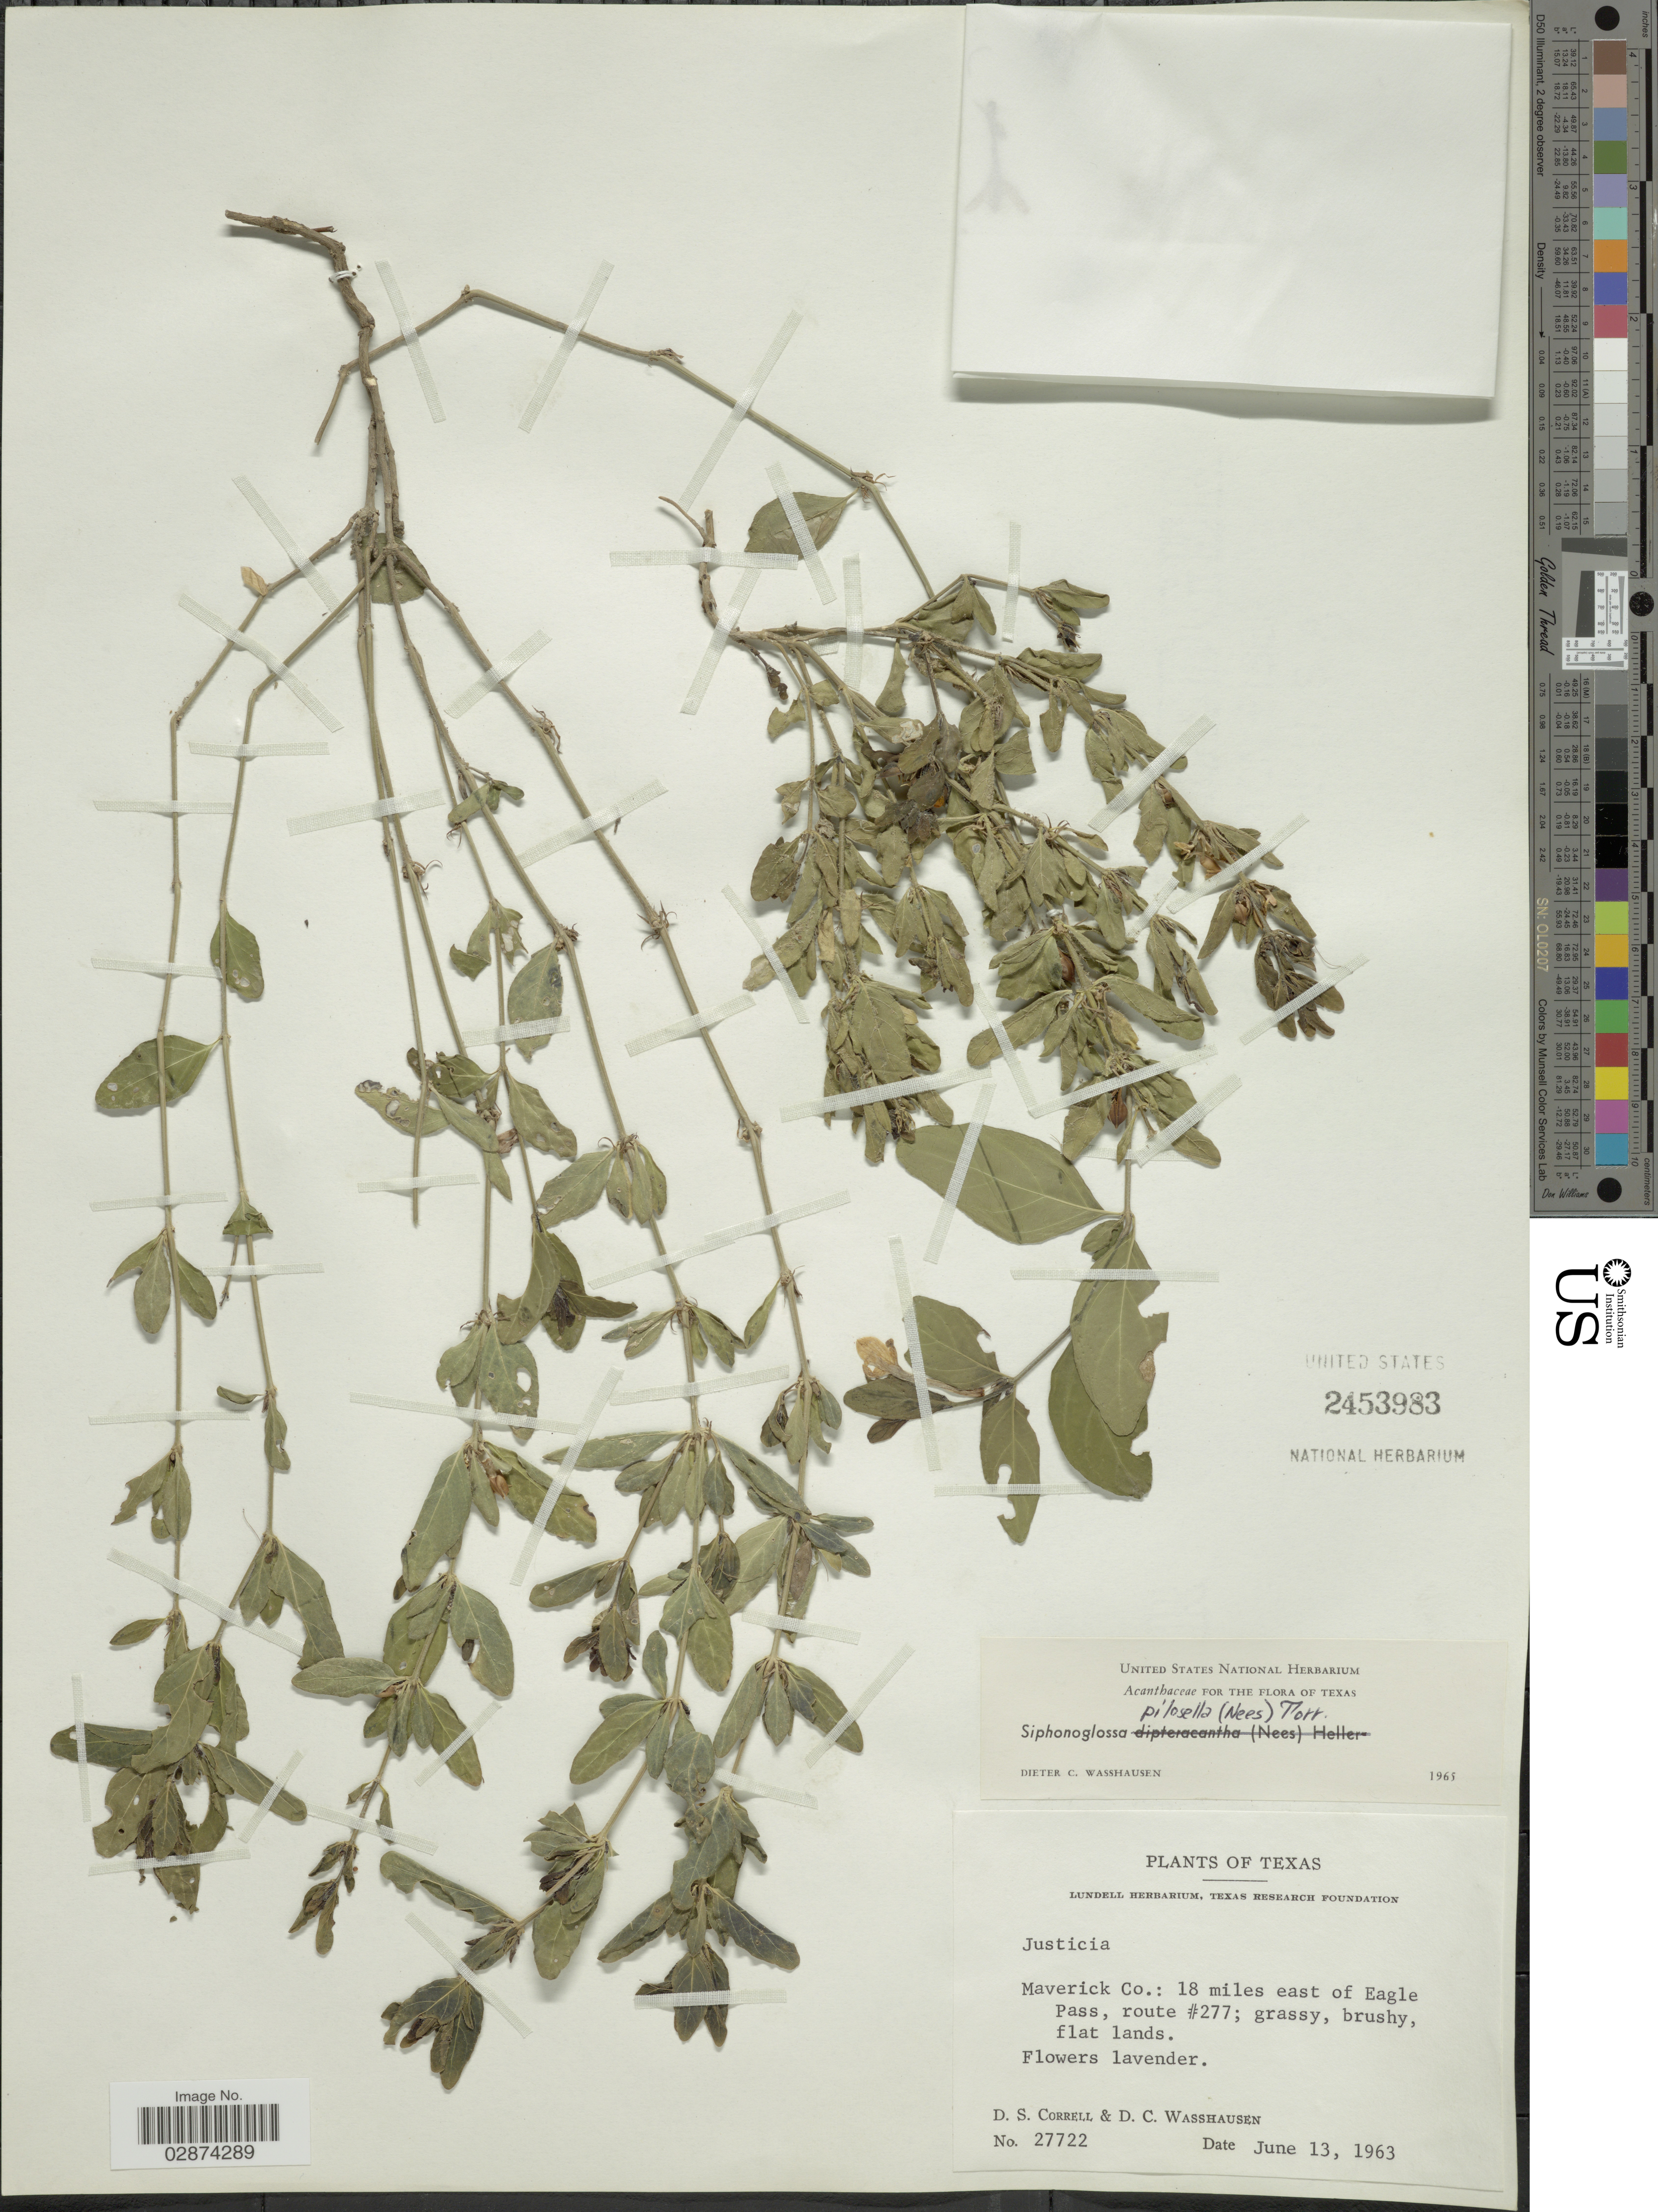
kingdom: Plantae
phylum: Tracheophyta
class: Magnoliopsida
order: Lamiales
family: Acanthaceae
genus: Justicia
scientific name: Justicia pilosella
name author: (Nees) Hilsenb.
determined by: Fisher, Amanda, (LOB), California State University, Long Beach (UNITED STATES)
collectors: D. S. Correll & D. C. Wasshausen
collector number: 27722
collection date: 1963-06-13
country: United States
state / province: Texas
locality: Maverick Co.: 18 miles east of Eagle Pass, route #277.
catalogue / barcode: US 2453983